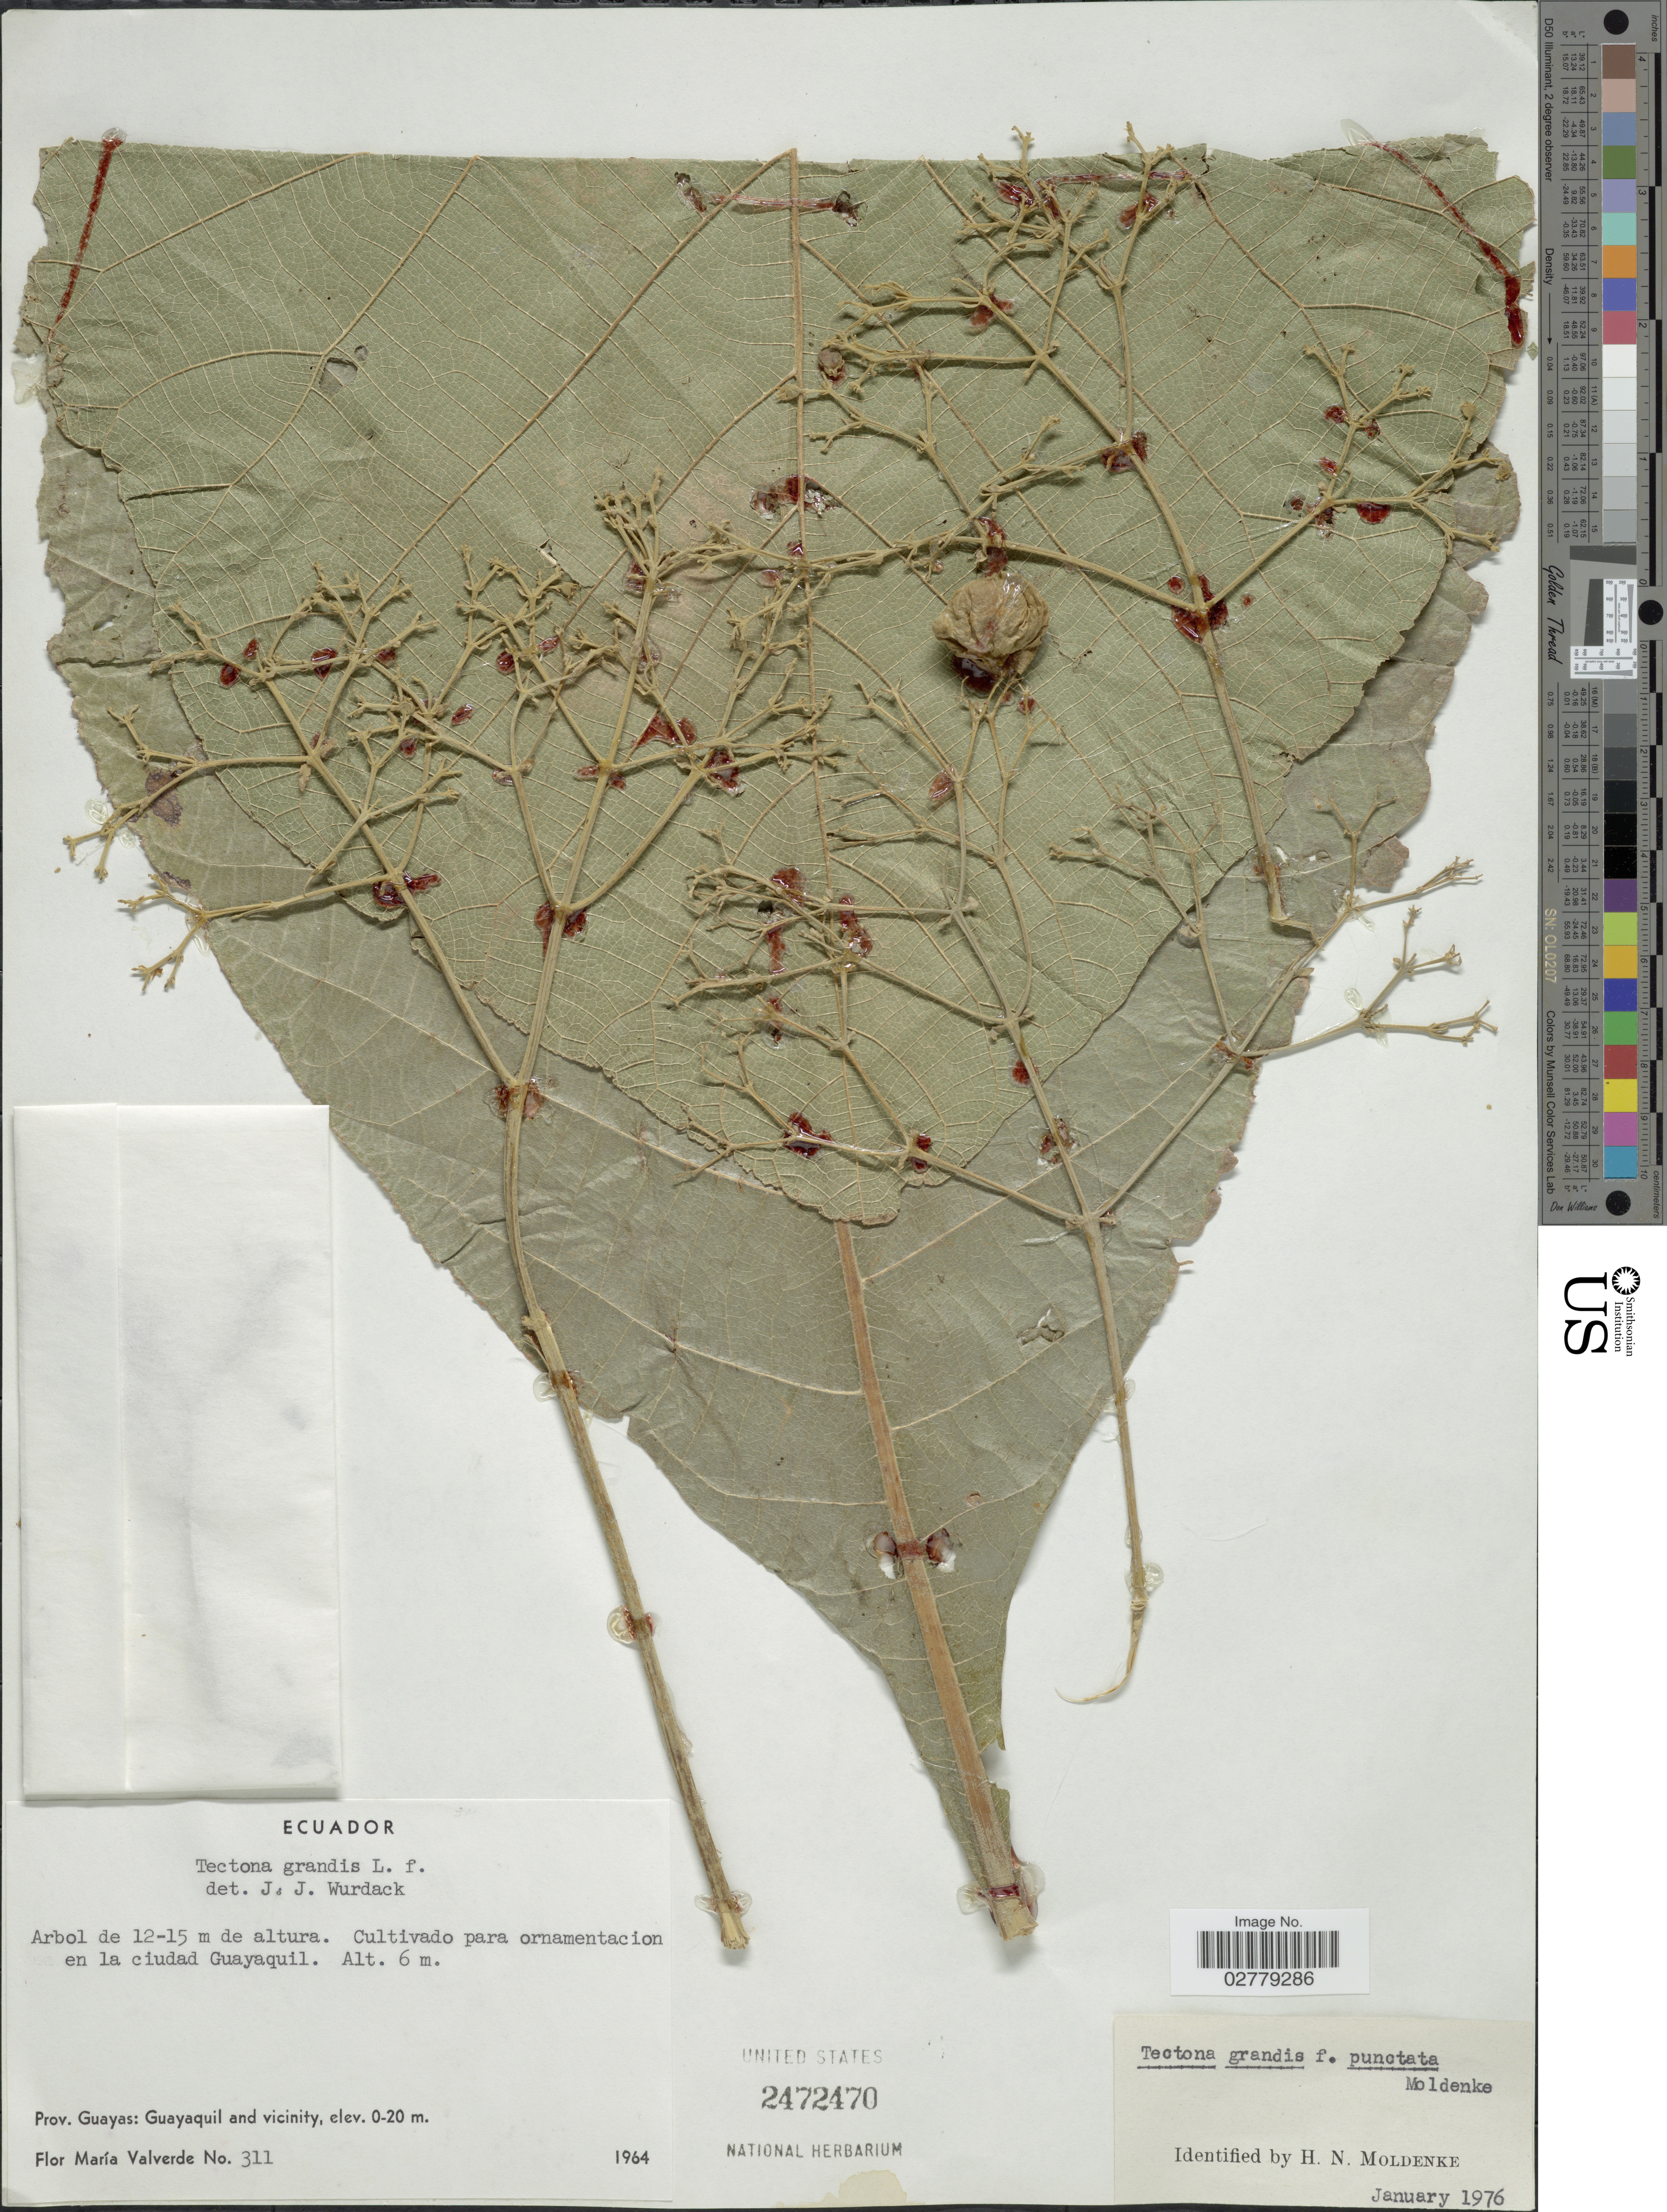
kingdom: Plantae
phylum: Tracheophyta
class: Magnoliopsida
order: Lamiales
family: Lamiaceae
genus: Tectona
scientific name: Tectona grandis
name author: L. f.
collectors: F. M. Valverde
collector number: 311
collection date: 1964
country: Ecuador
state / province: Guayas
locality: La ciudad Guayaquil. Guayaquil and vicinity.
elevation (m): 6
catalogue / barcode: US 2472470